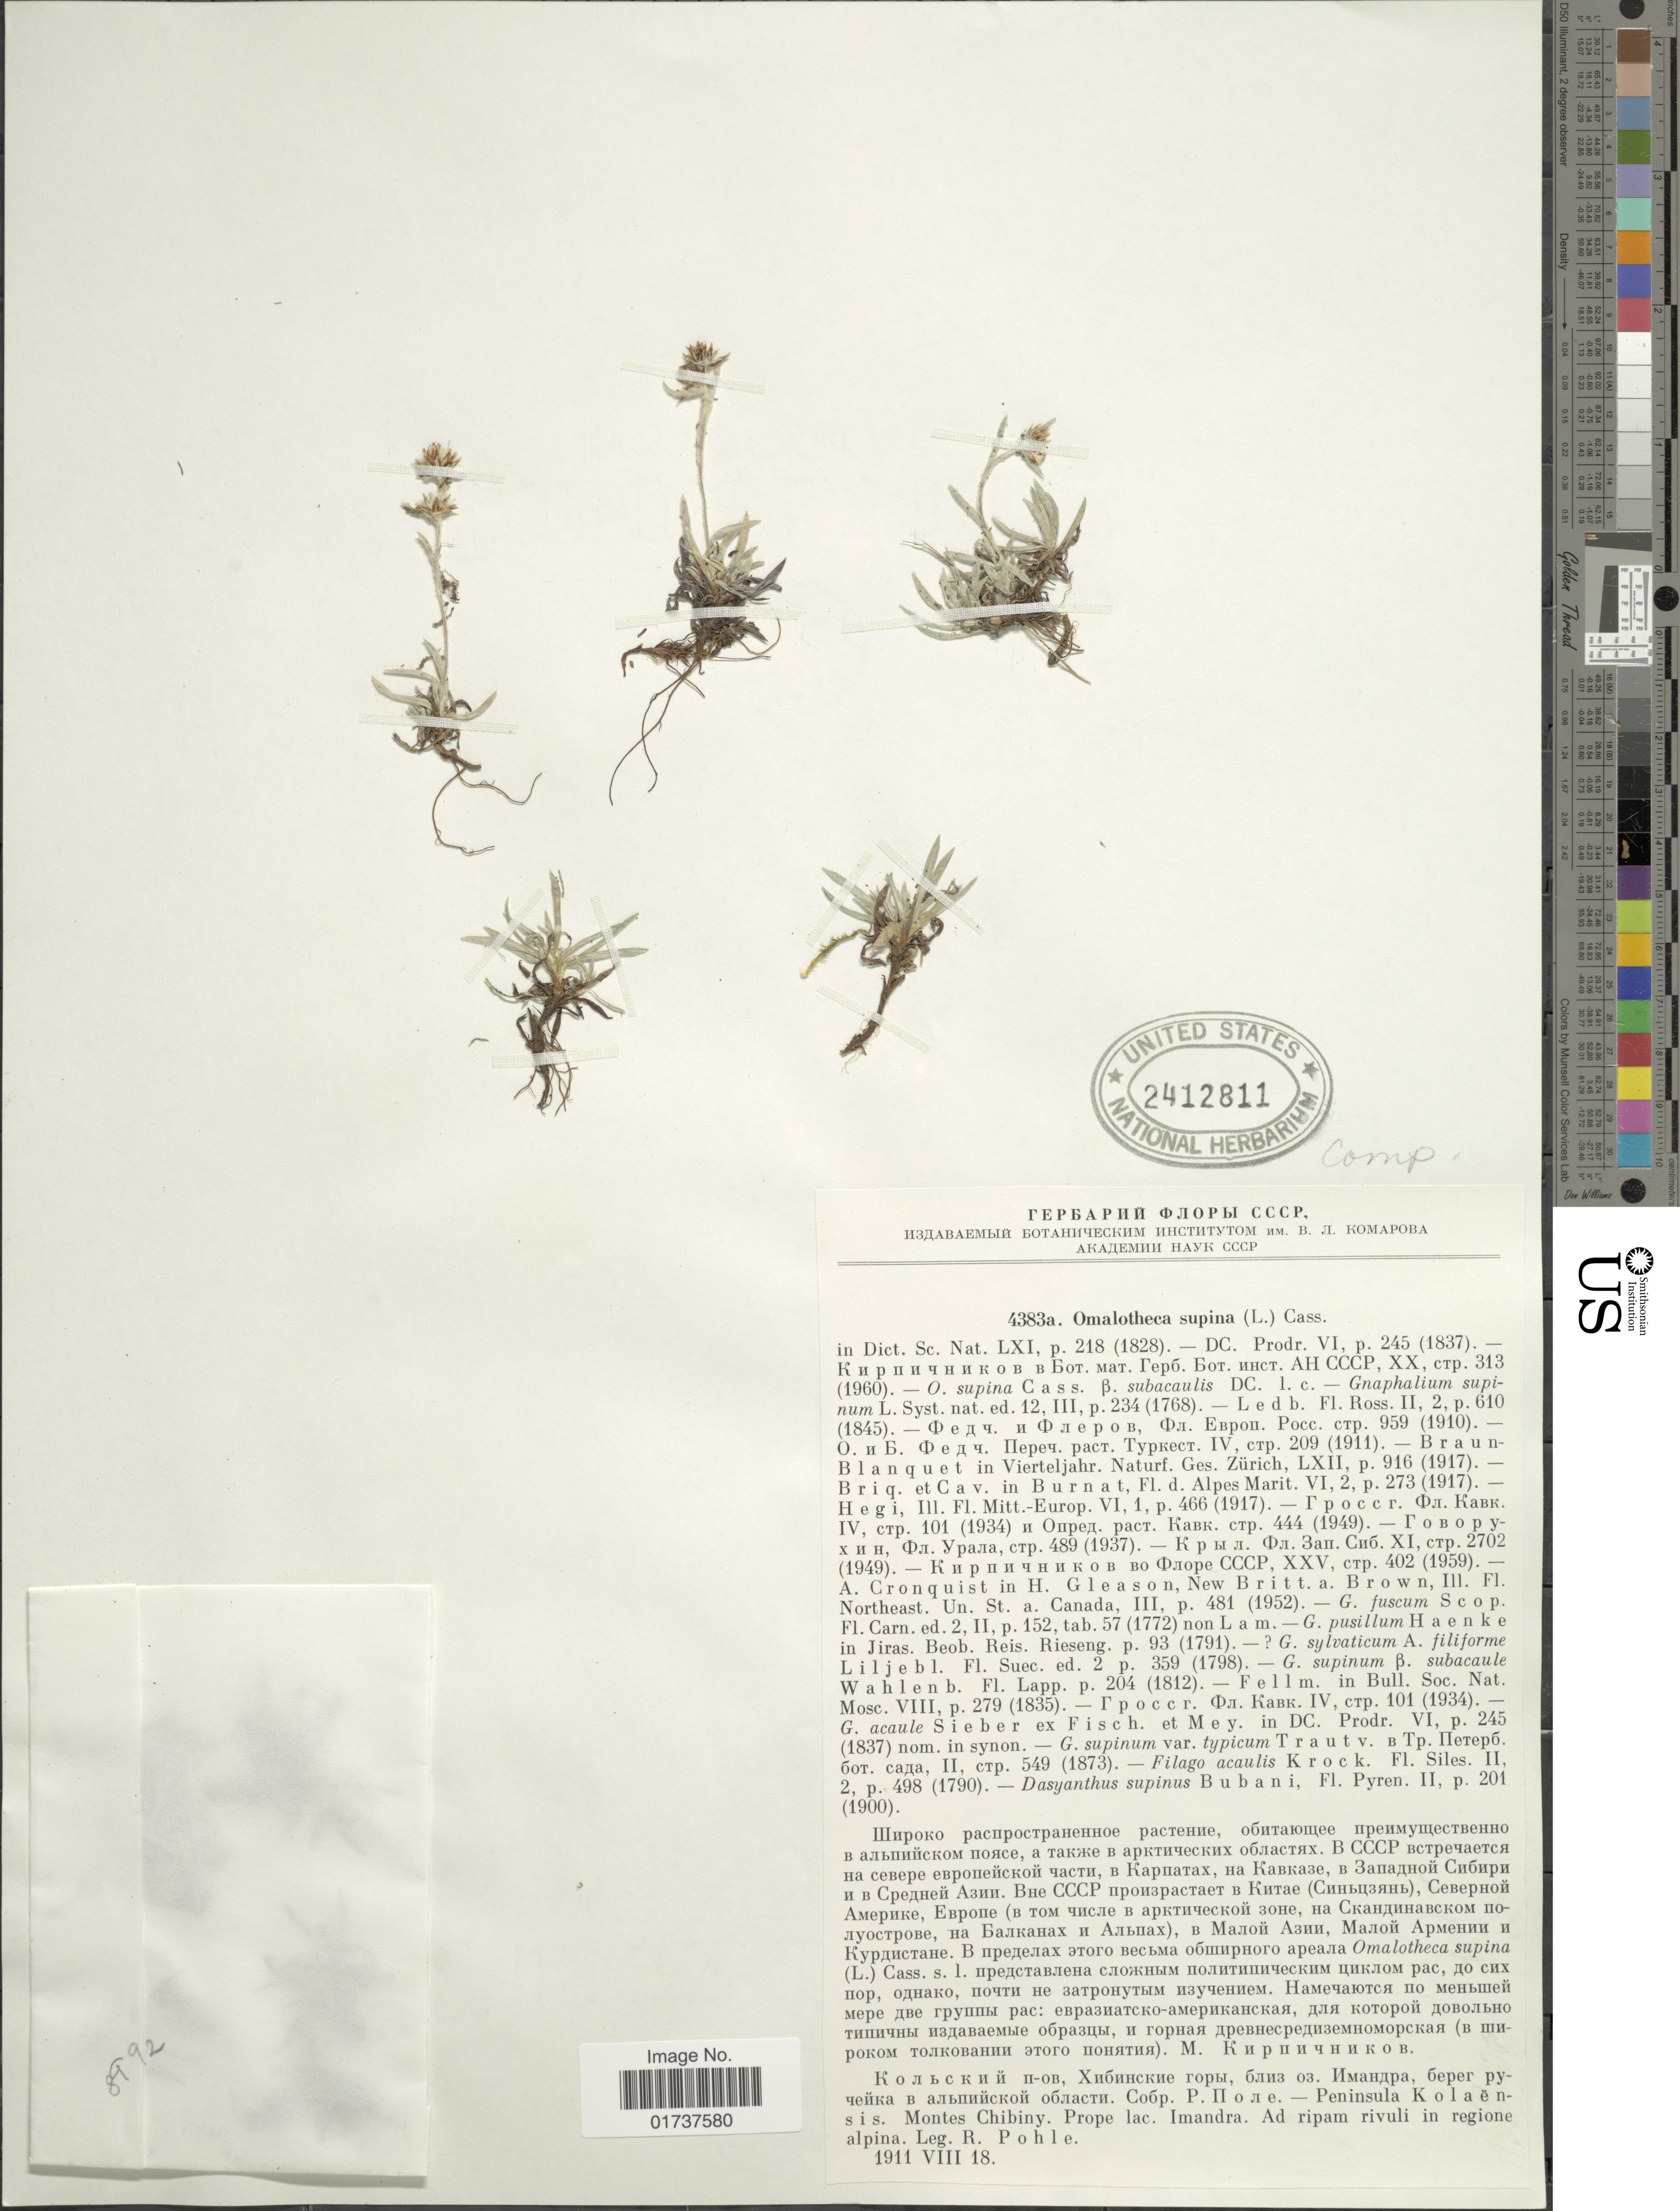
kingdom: Plantae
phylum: Tracheophyta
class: Magnoliopsida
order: Asterales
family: Asteraceae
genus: Gnaphalium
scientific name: Gnaphalium supinum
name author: L.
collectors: R. Pohle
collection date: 1911-08-18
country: Russian Federation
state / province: Murmansk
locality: Peninsula Kolaensis, Montes Chibiny, Prope lac. Imandra, Ad ripam rivuli in regione alpina,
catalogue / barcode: US 2412811